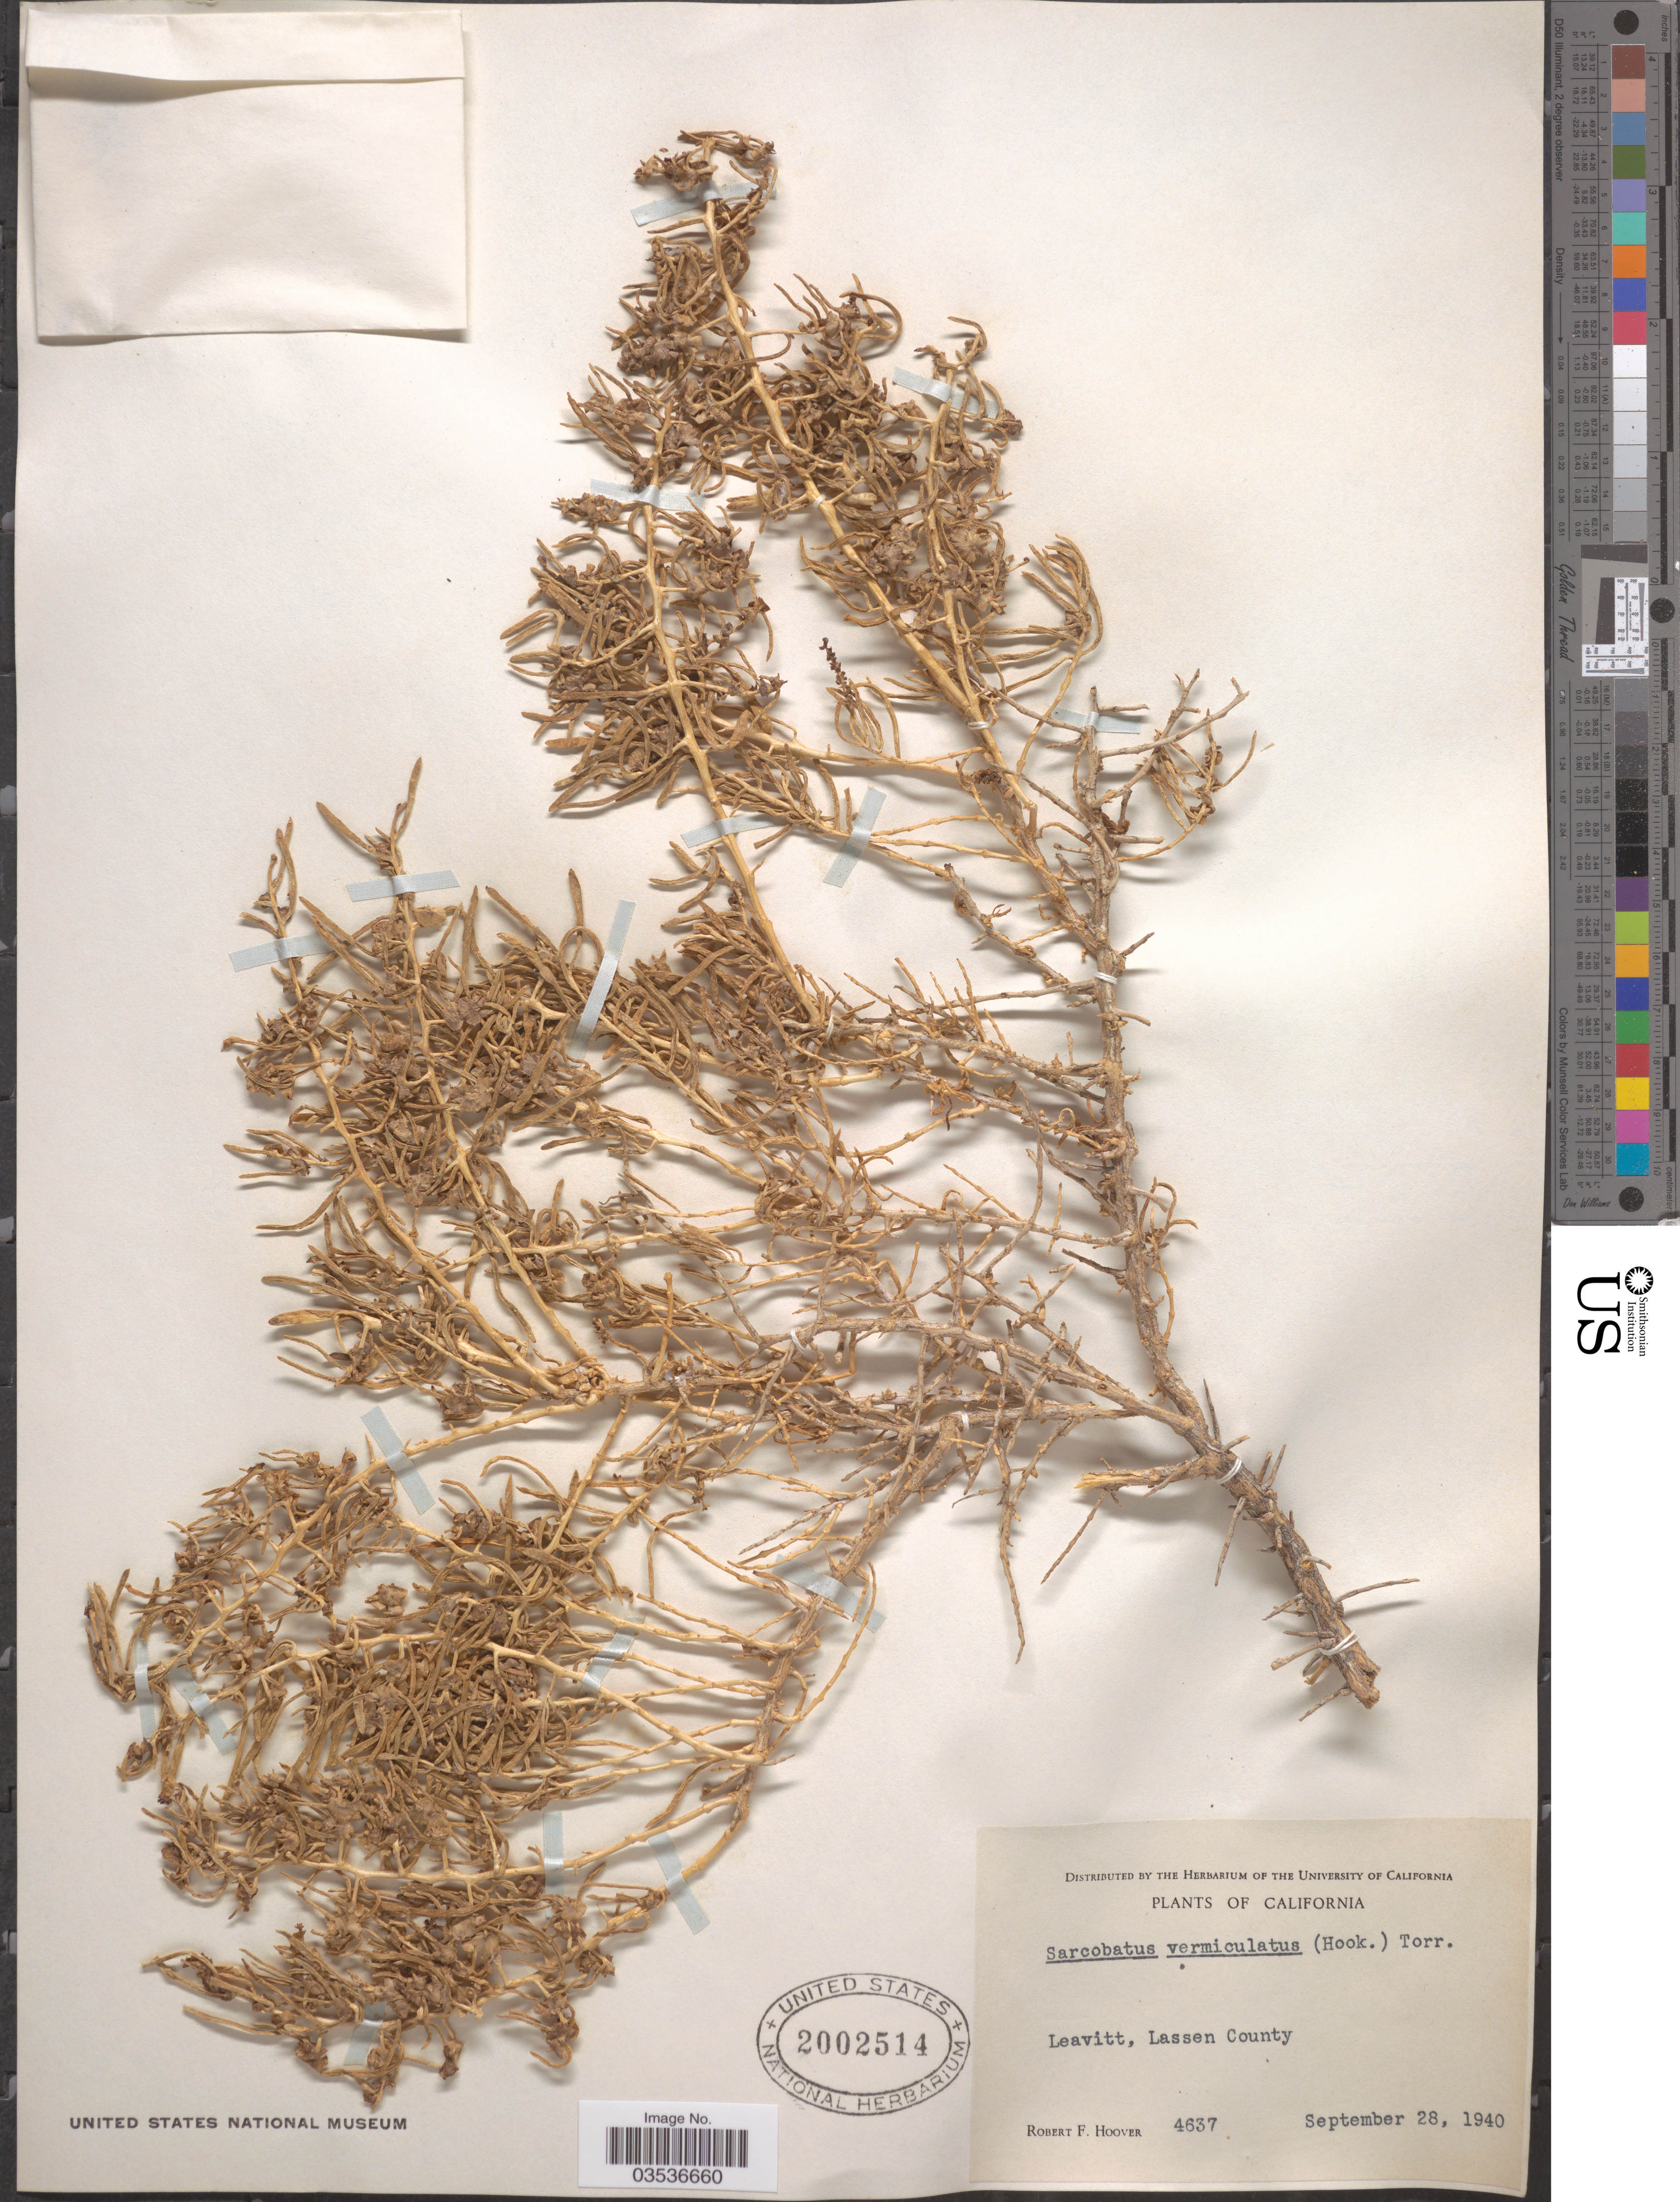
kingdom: Plantae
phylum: Tracheophyta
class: Magnoliopsida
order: Caryophyllales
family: Sarcobataceae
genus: Sarcobatus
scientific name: Sarcobatus vermiculatus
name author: (Hook.) Torr.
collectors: R. F. Hoover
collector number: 4637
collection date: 1940-09-28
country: United States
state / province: California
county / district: Lassen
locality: Leavitt, Lassen County.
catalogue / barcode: US 2002514